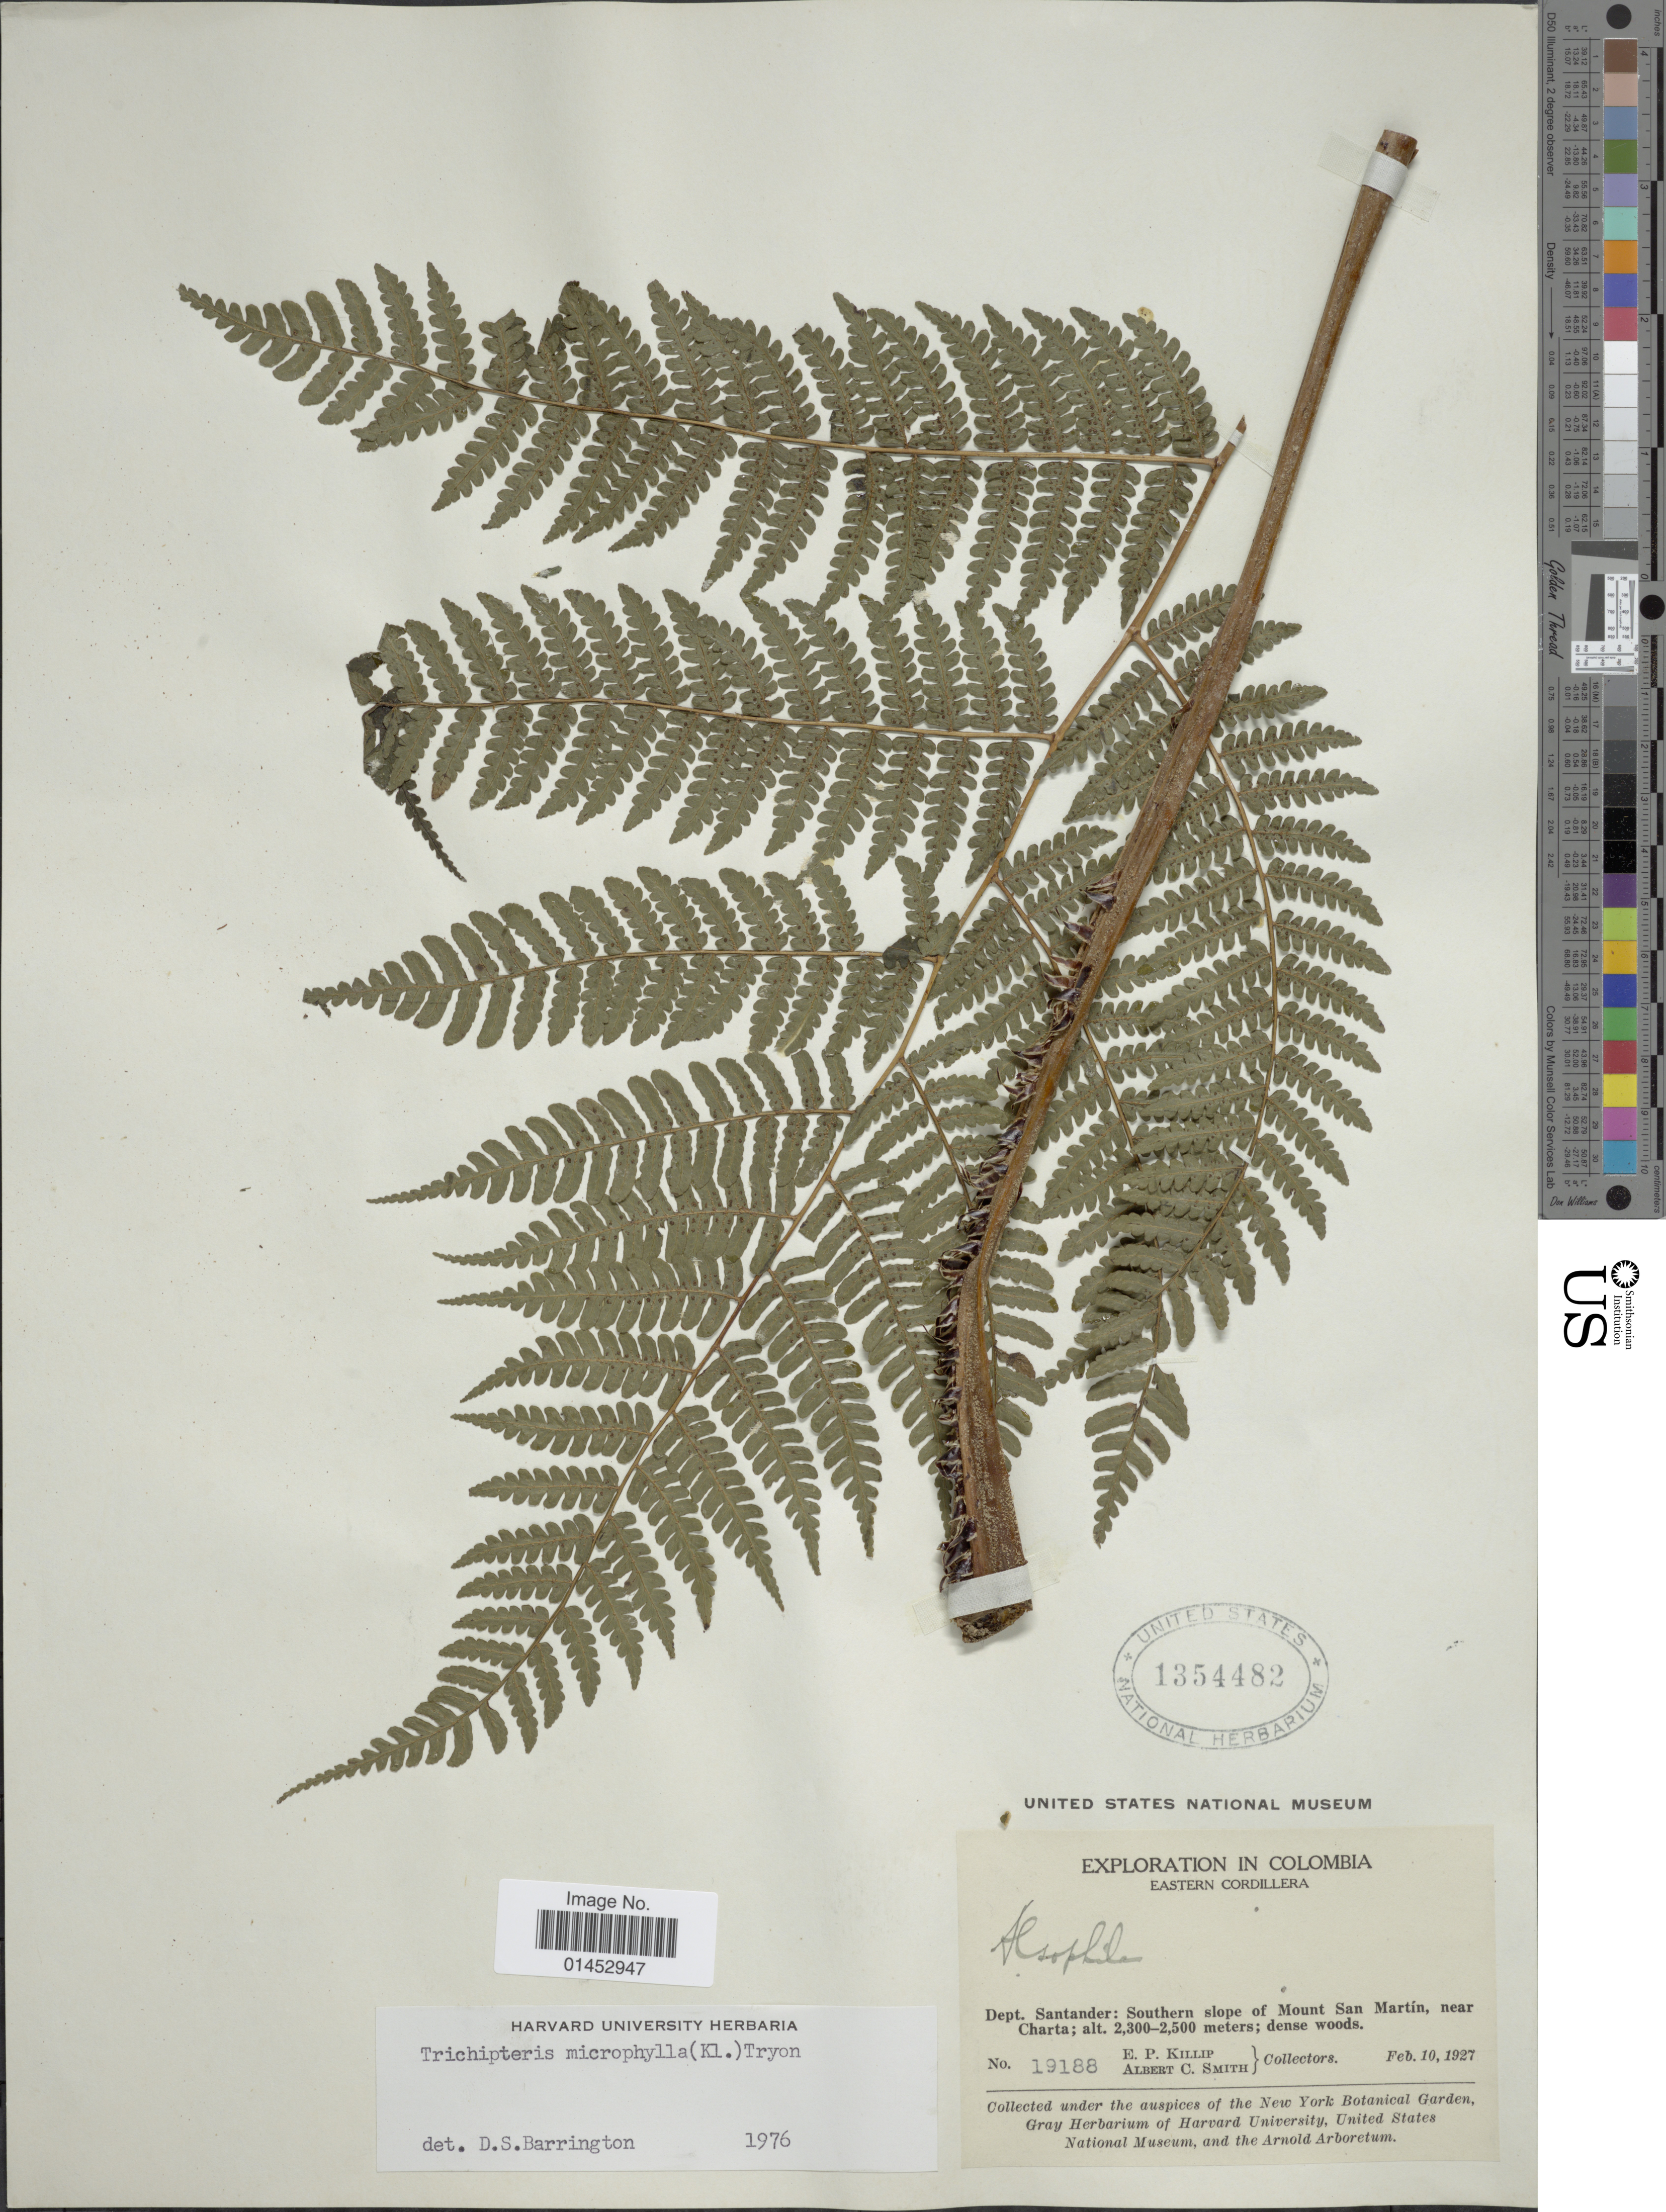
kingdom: Plantae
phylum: Tracheophyta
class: Polypodiopsida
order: Cyatheales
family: Cyatheaceae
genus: Cyathea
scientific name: Cyathea squamata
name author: (Klotzsch) Domin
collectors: E. P. Killip & A. C. Smith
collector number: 19188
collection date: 1927-02-10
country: Colombia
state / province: Santander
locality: Eastern Cordillera, Dept. Santander: Southern slope of Mount San Martin, near Charta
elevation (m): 2300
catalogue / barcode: US 1354482